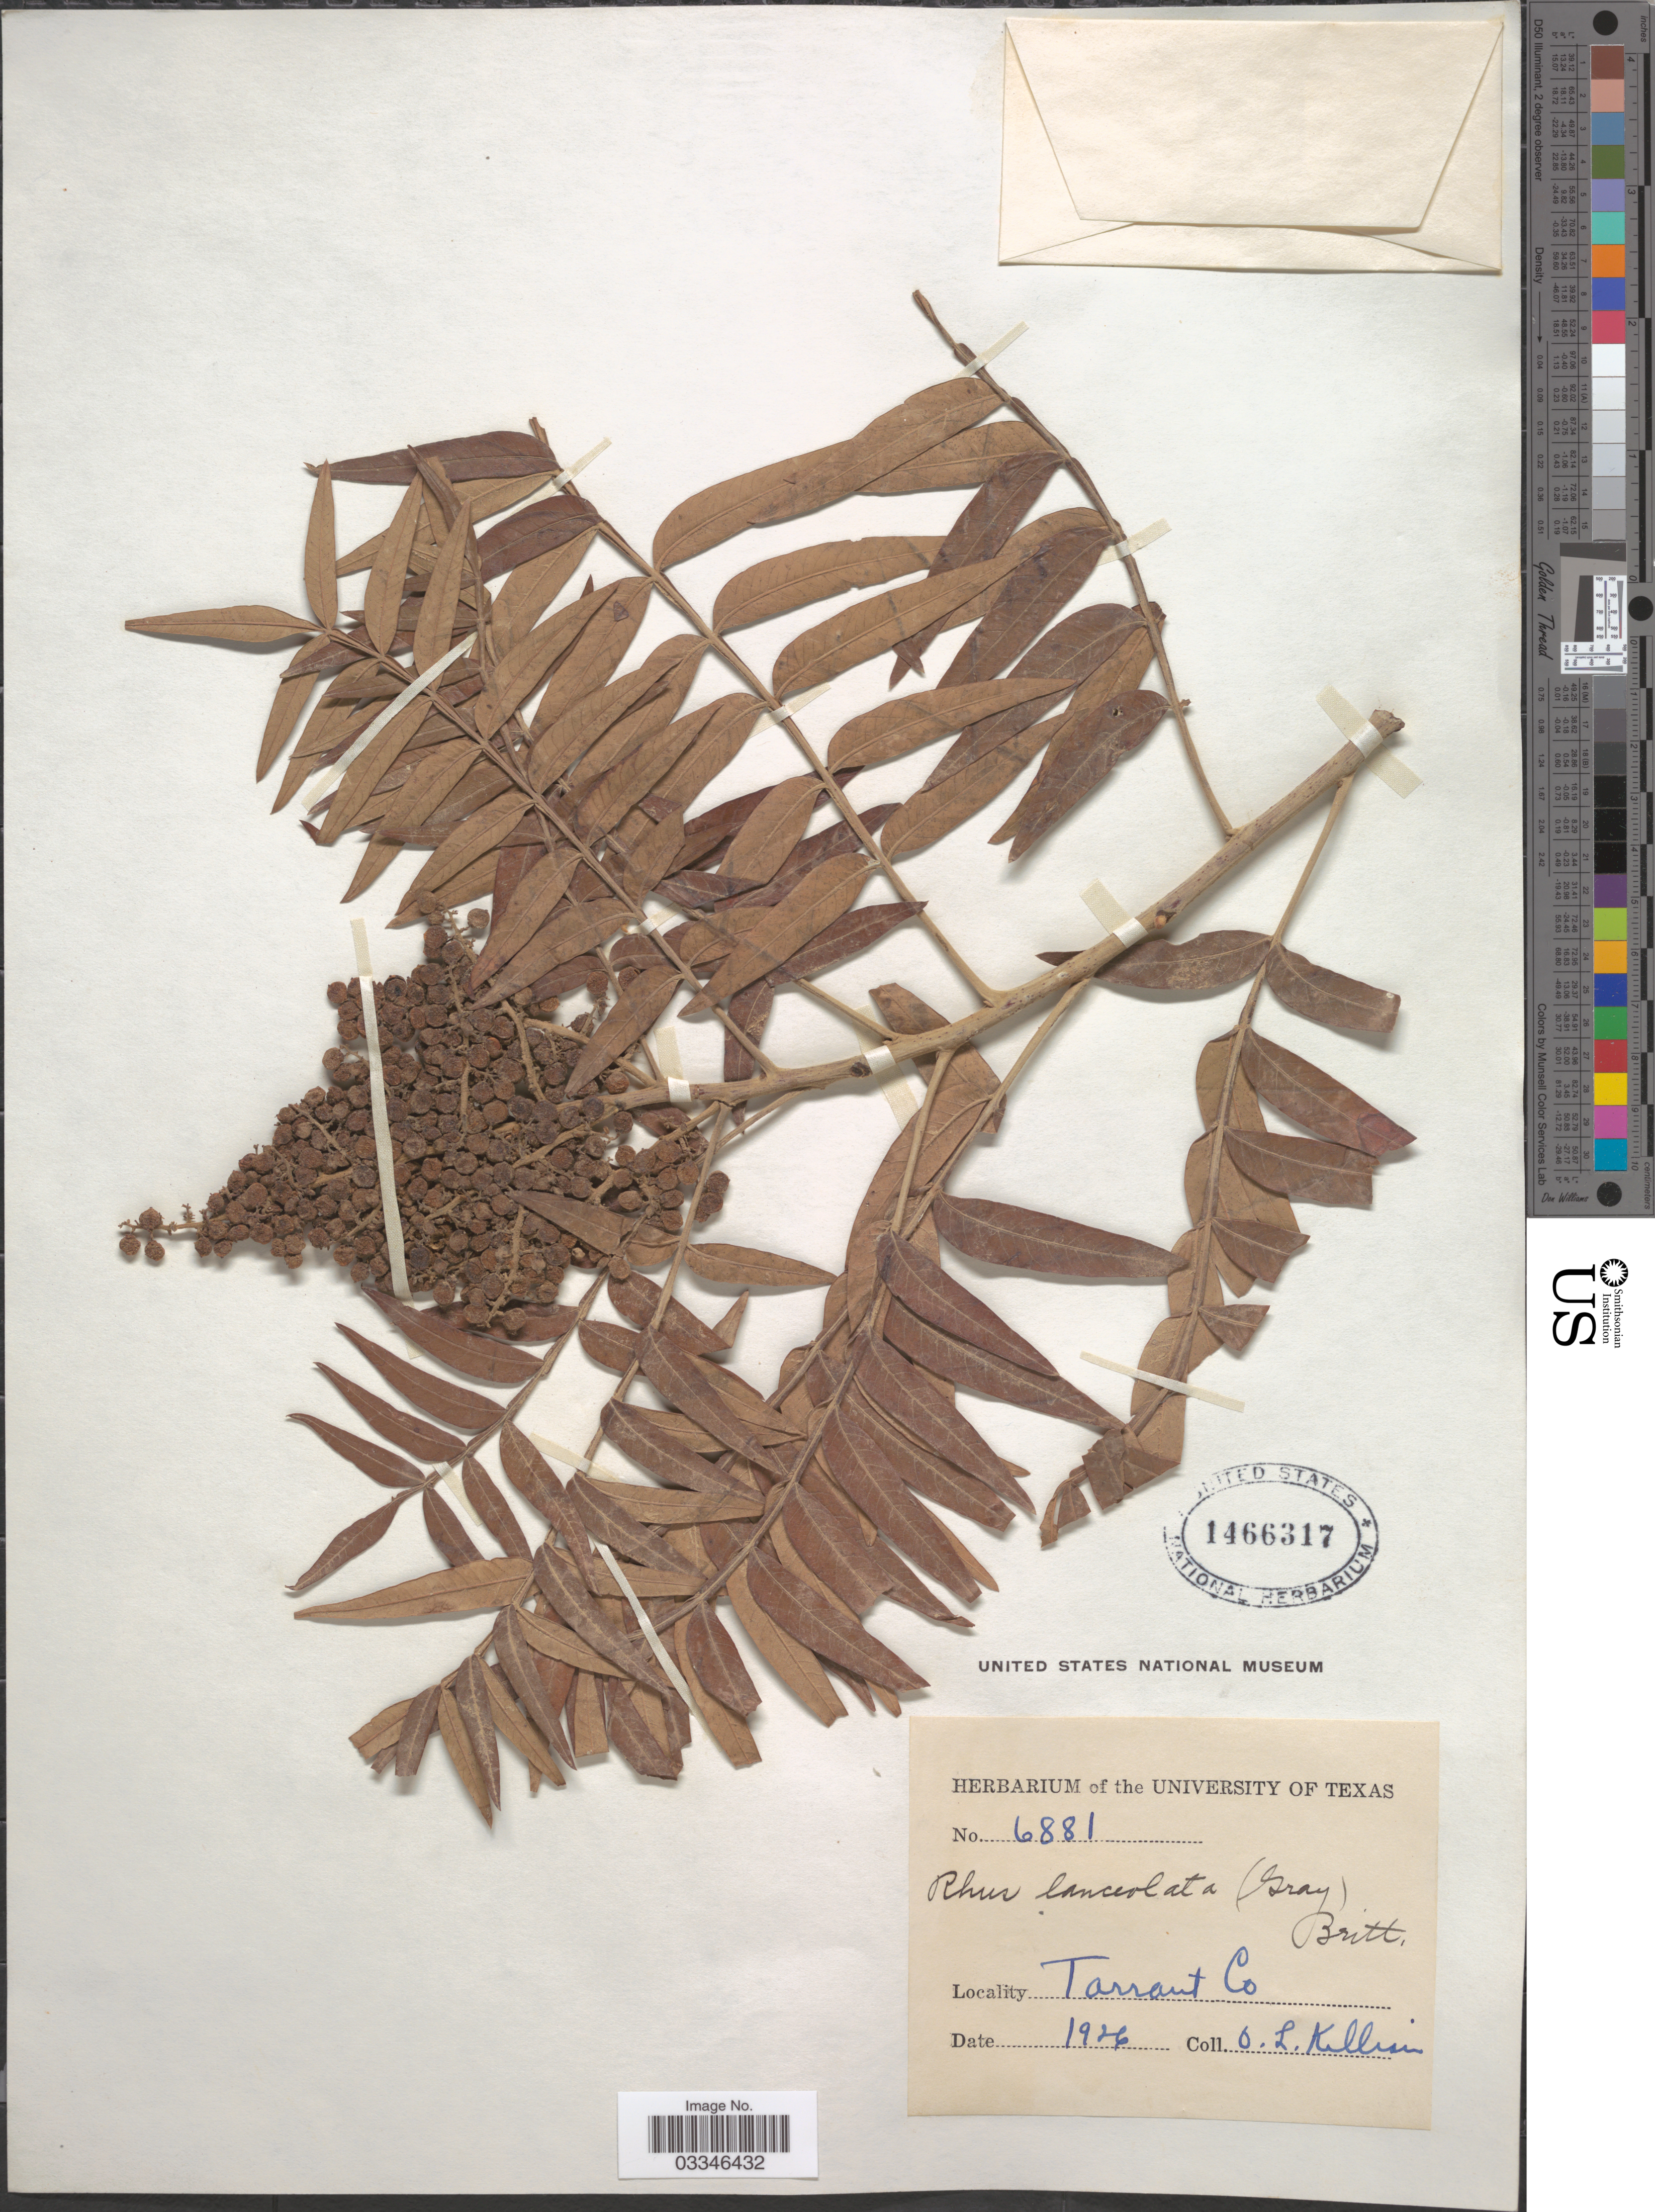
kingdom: Plantae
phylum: Tracheophyta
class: Magnoliopsida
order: Sapindales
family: Anacardiaceae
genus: Rhus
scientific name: Rhus lanceolata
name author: (A. Gray) Britton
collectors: O. Killian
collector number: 6881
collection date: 1926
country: United States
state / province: Texas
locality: Tarrant Co.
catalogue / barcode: US 1466317